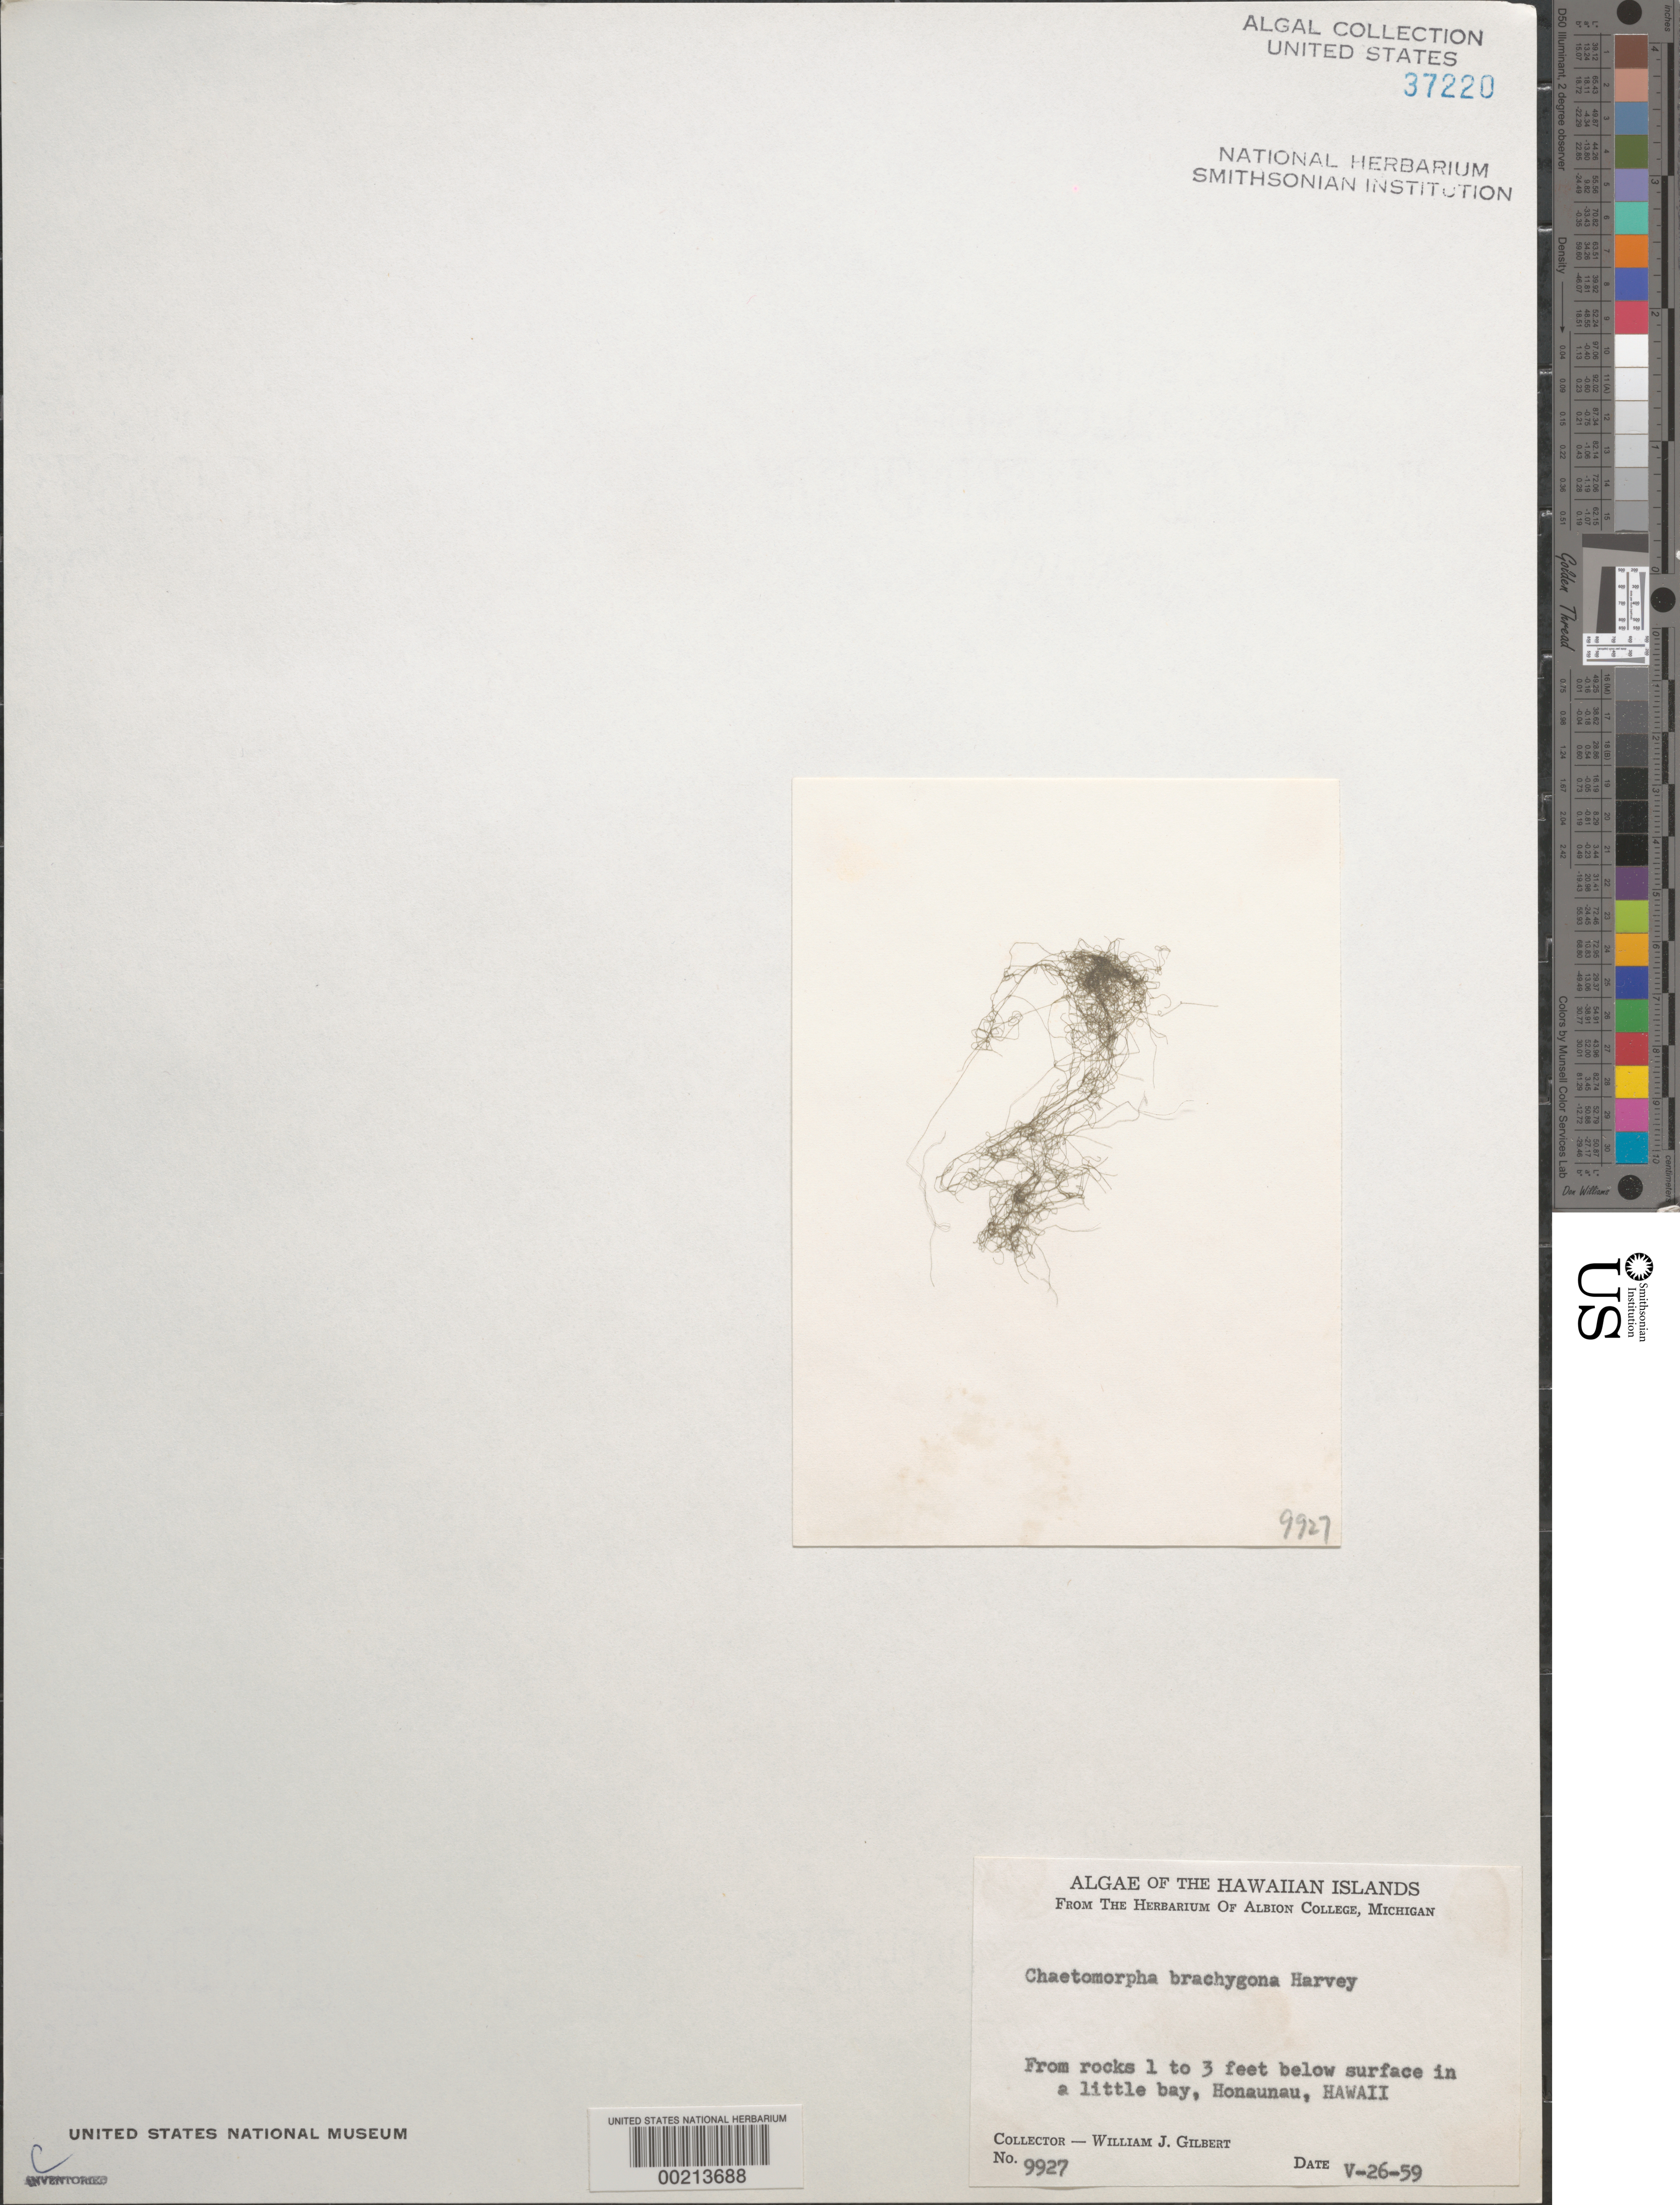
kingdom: Plantae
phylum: Chlorophyta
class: Ulvophyceae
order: Cladophorales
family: Cladophoraceae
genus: Chaetomorpha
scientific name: Chaetomorpha brachygona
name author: Harv.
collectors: W. J. Gilbert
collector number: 9927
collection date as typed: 26 May 1959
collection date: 1959-05-26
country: United States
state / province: Hawaii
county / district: Hawaii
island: Hawaii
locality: Honaunau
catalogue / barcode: US 37220